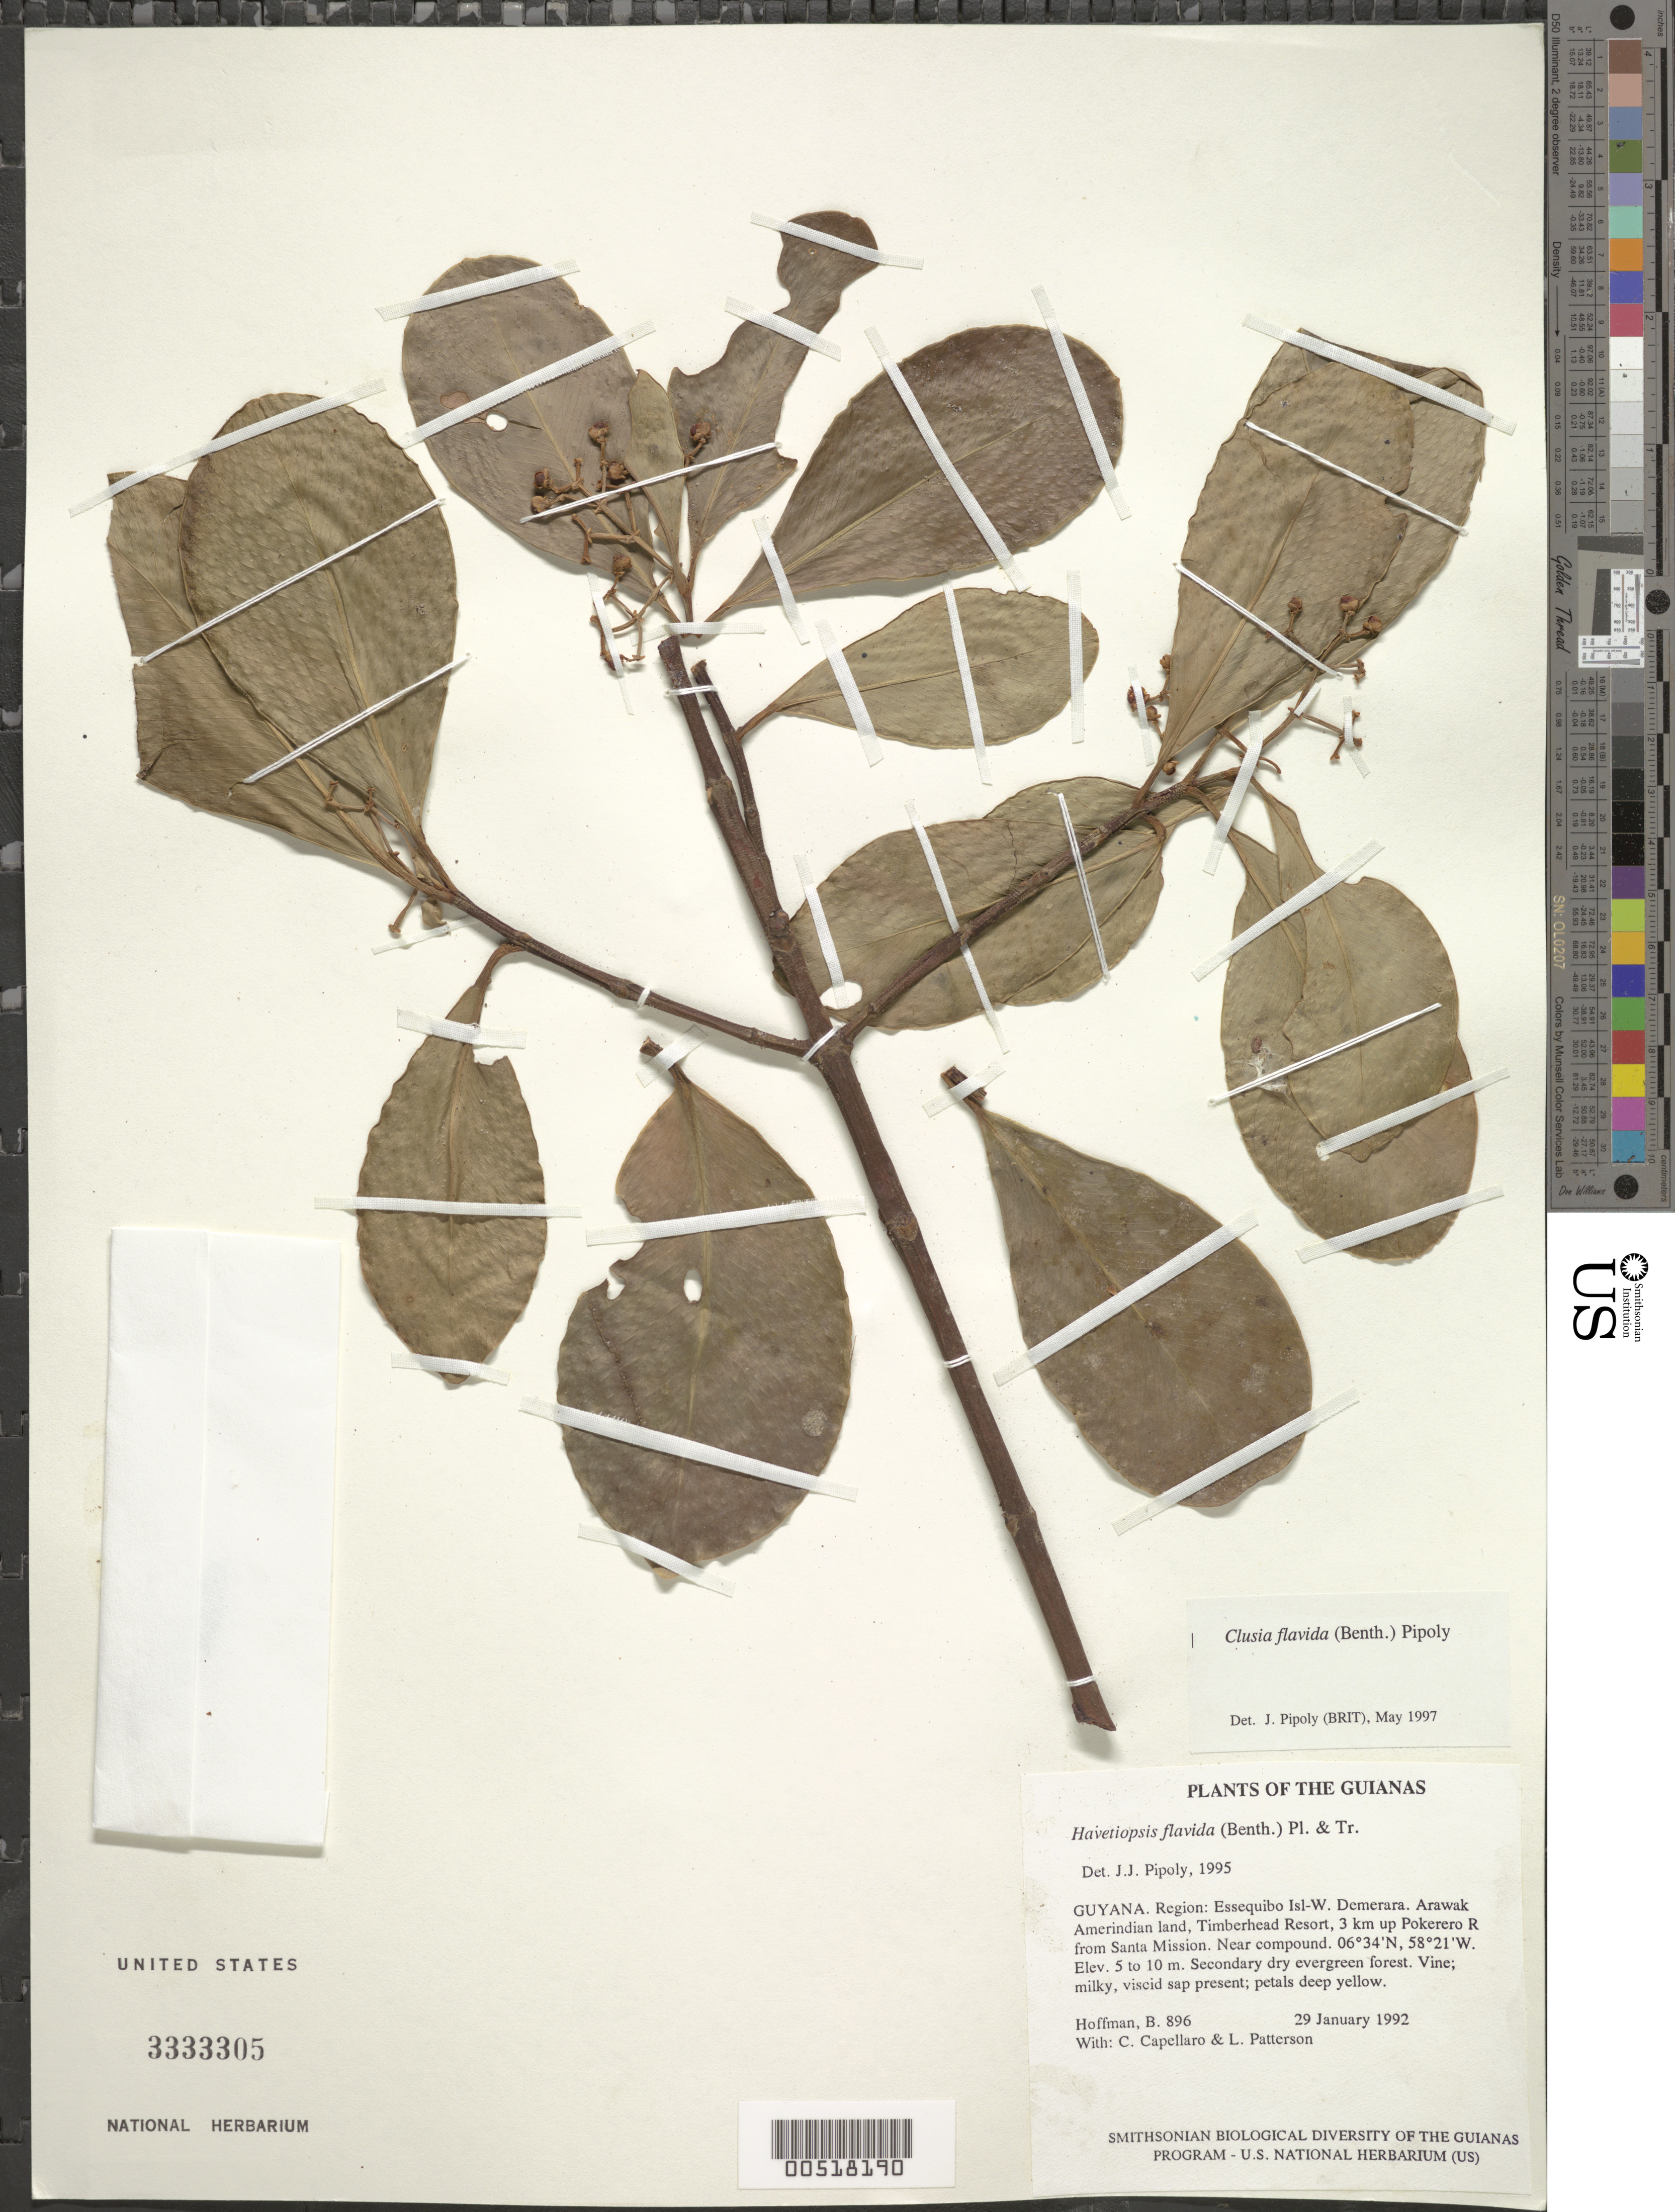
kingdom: Plantae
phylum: Tracheophyta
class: Magnoliopsida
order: Malpighiales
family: Clusiaceae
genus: Clusia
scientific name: Clusia flavida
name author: (Benth.) Pipoly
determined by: Pipoly, J. J., III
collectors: B. Hoffman, C. Capellaro & L. Patterson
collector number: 896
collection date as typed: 29 January 1992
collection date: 1992-01-29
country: Guyana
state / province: Essequibo Isl-W. Demerara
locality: Arawak Amerindian land, Timberhead Resort, 3 km up Pokerero River from Santa Mission. Near compound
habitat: Secondary dry evergreen forest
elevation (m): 5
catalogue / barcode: US 3333305